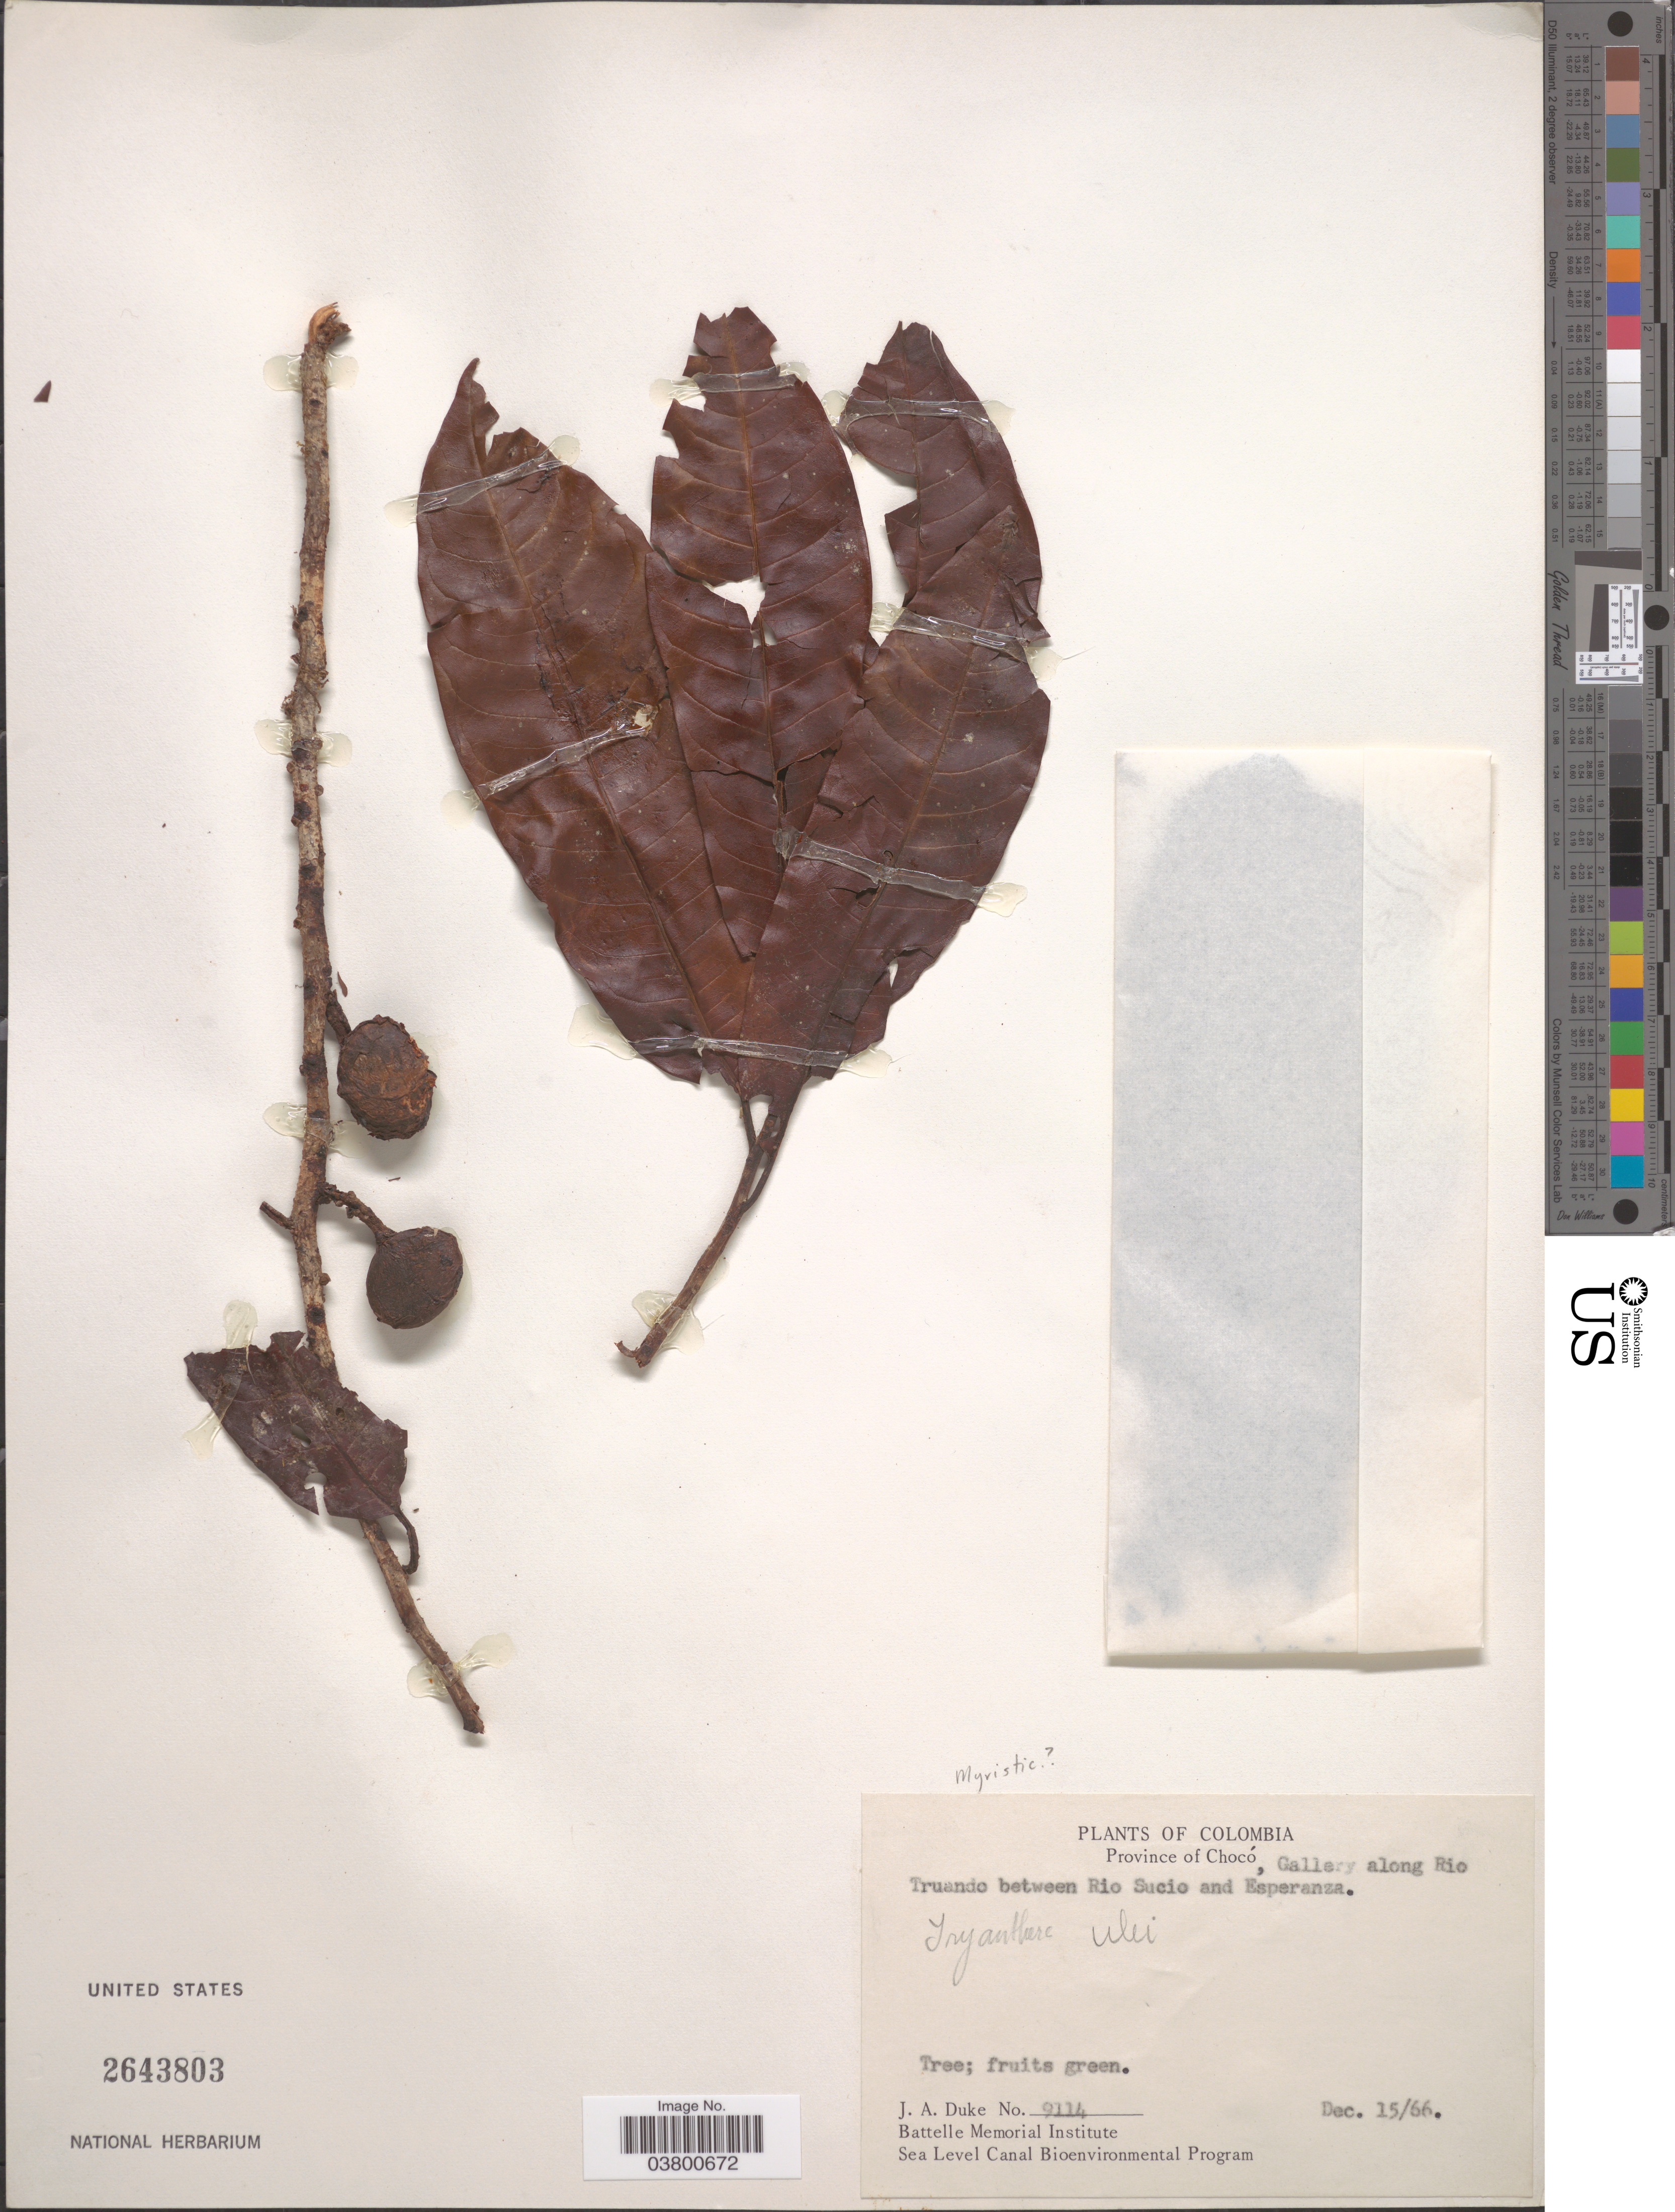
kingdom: Plantae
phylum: Tracheophyta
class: Magnoliopsida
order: Magnoliales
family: Myristicaceae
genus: Iryanthera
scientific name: Iryanthera ulei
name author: Warb.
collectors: J. A. Duke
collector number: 9114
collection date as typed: Transcribed d/m/y: 15/12/66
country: Colombia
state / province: Chocó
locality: Gallery along Rio Truando between Rio Sucio and Esperanza.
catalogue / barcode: US 2643803